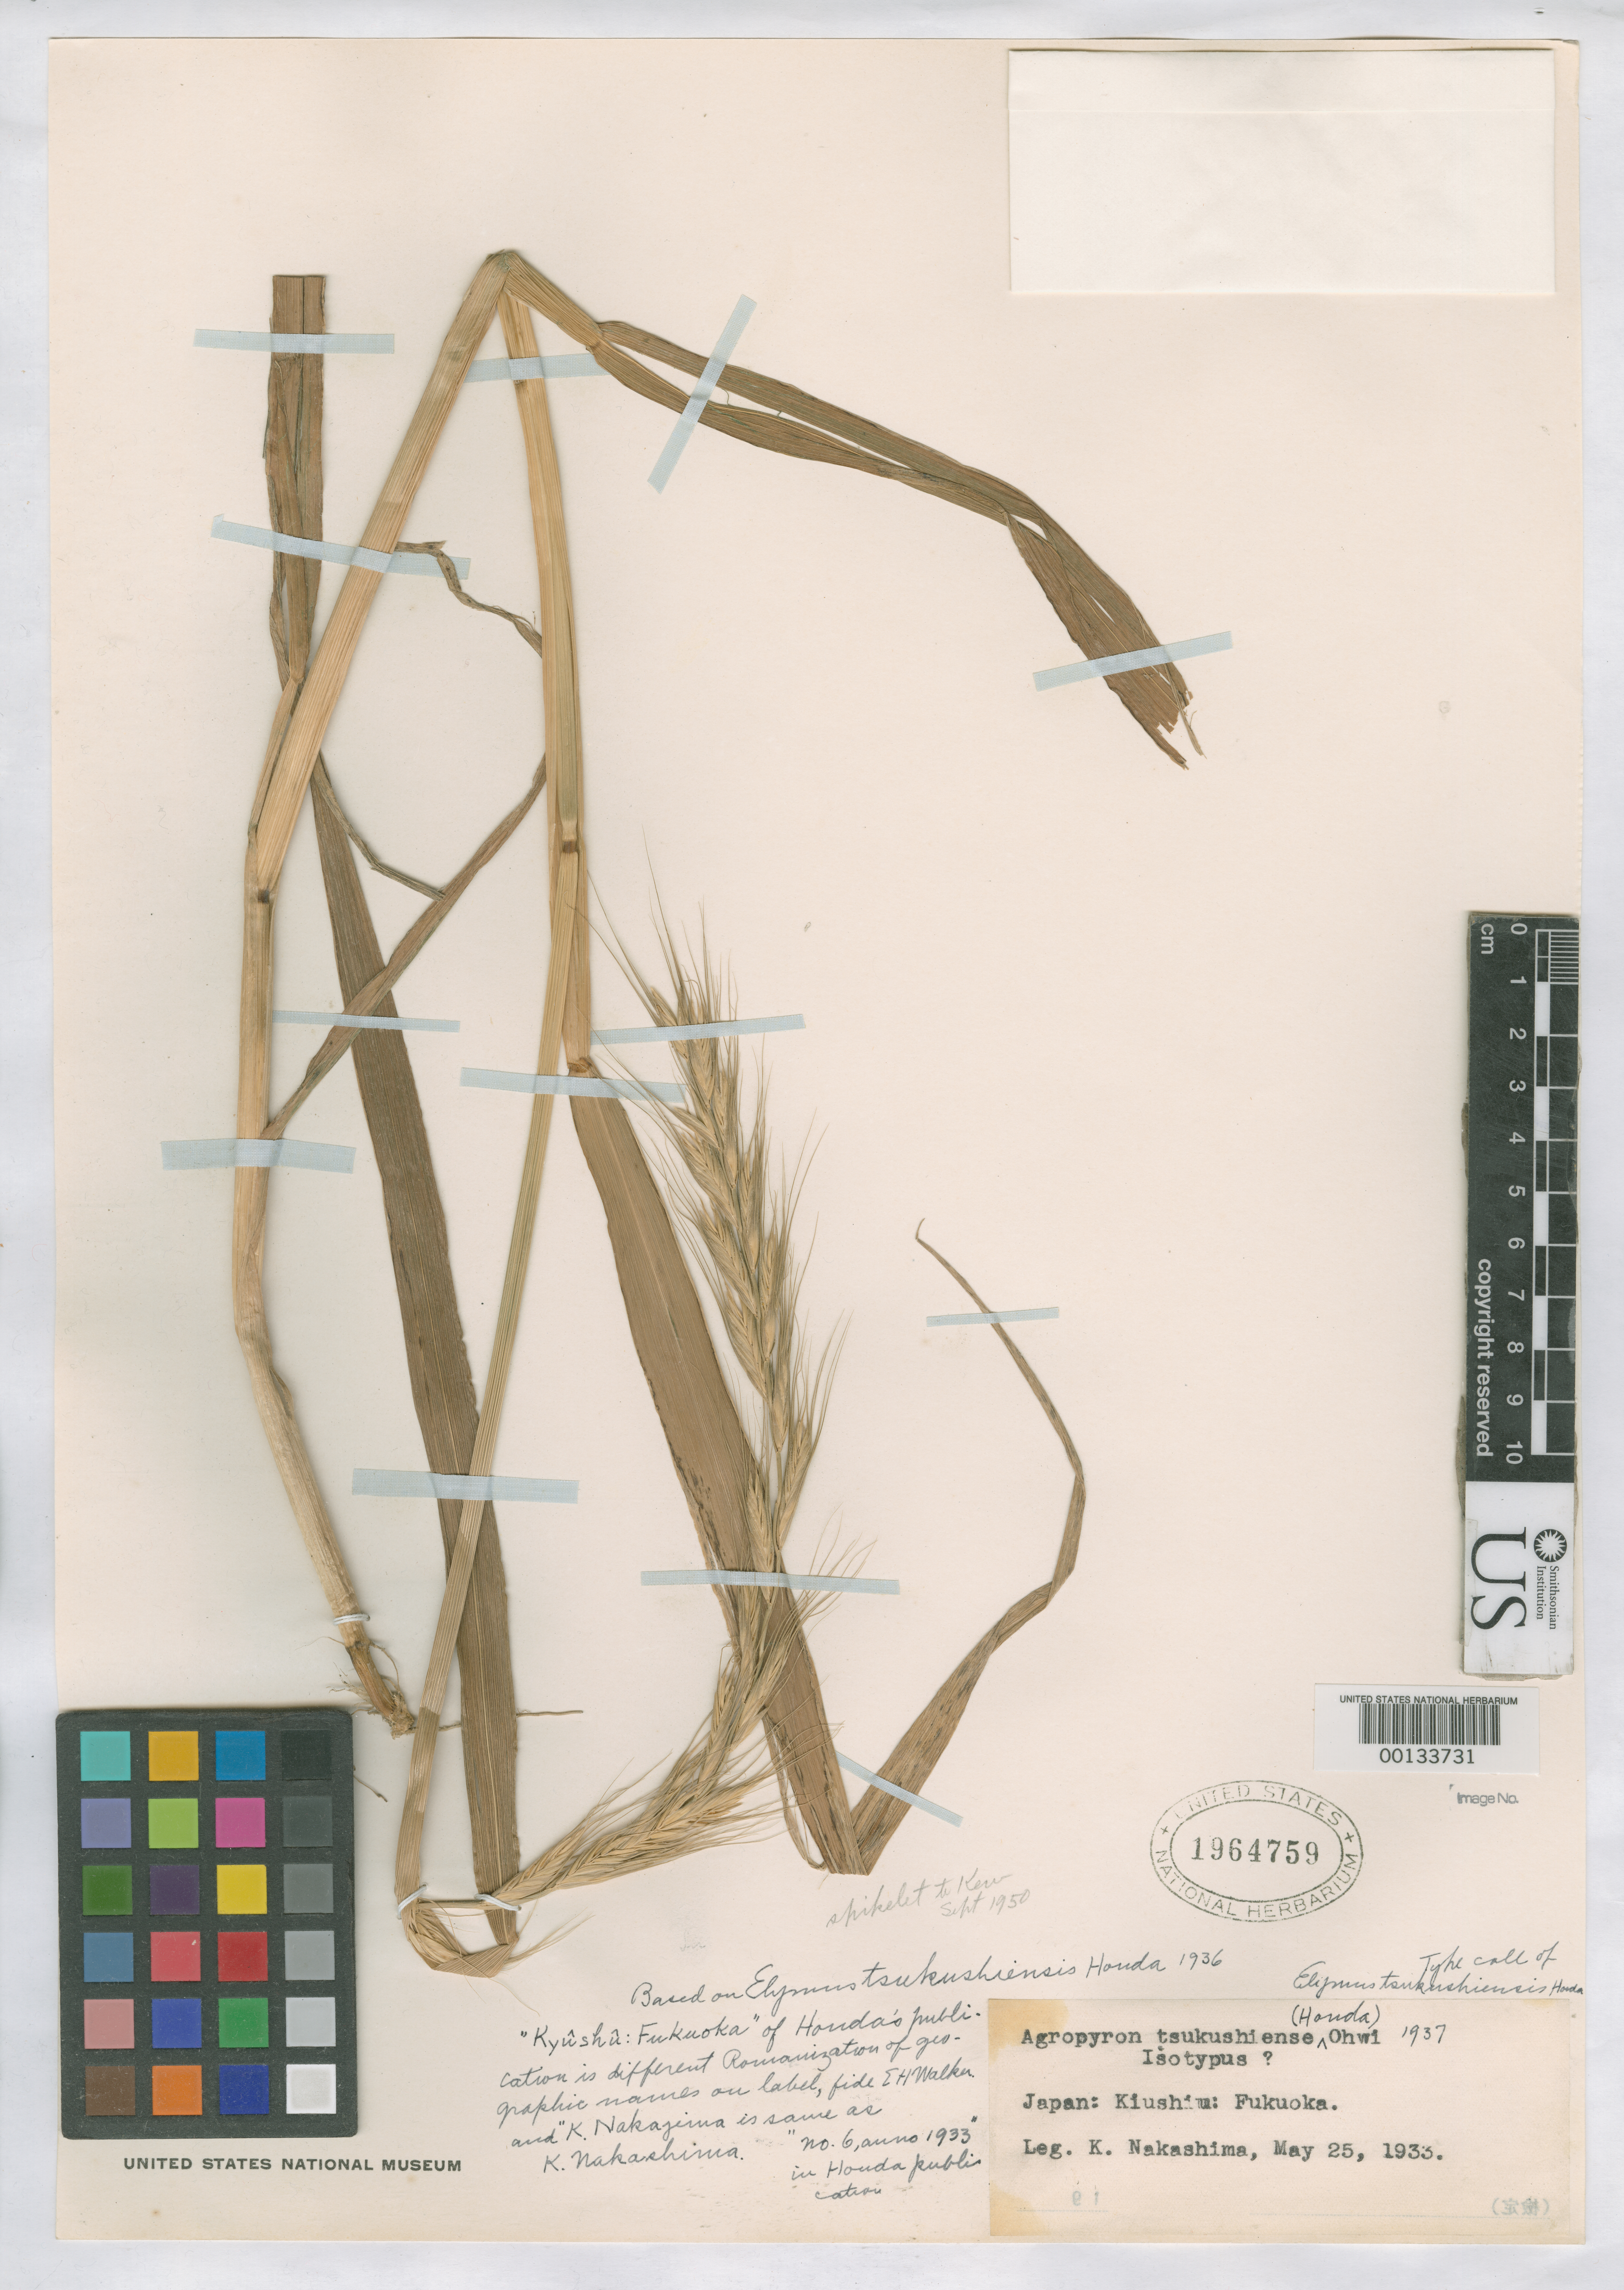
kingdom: Plantae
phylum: Tracheophyta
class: Liliopsida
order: Poales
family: Poaceae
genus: Elymus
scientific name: Elymus tsukushiensis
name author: Honda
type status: Isotype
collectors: K. Nakashima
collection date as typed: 25 May 1933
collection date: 1933-05-25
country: Japan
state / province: Hukuoka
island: Kyushu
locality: Kyushu Island.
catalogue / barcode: US 1964759